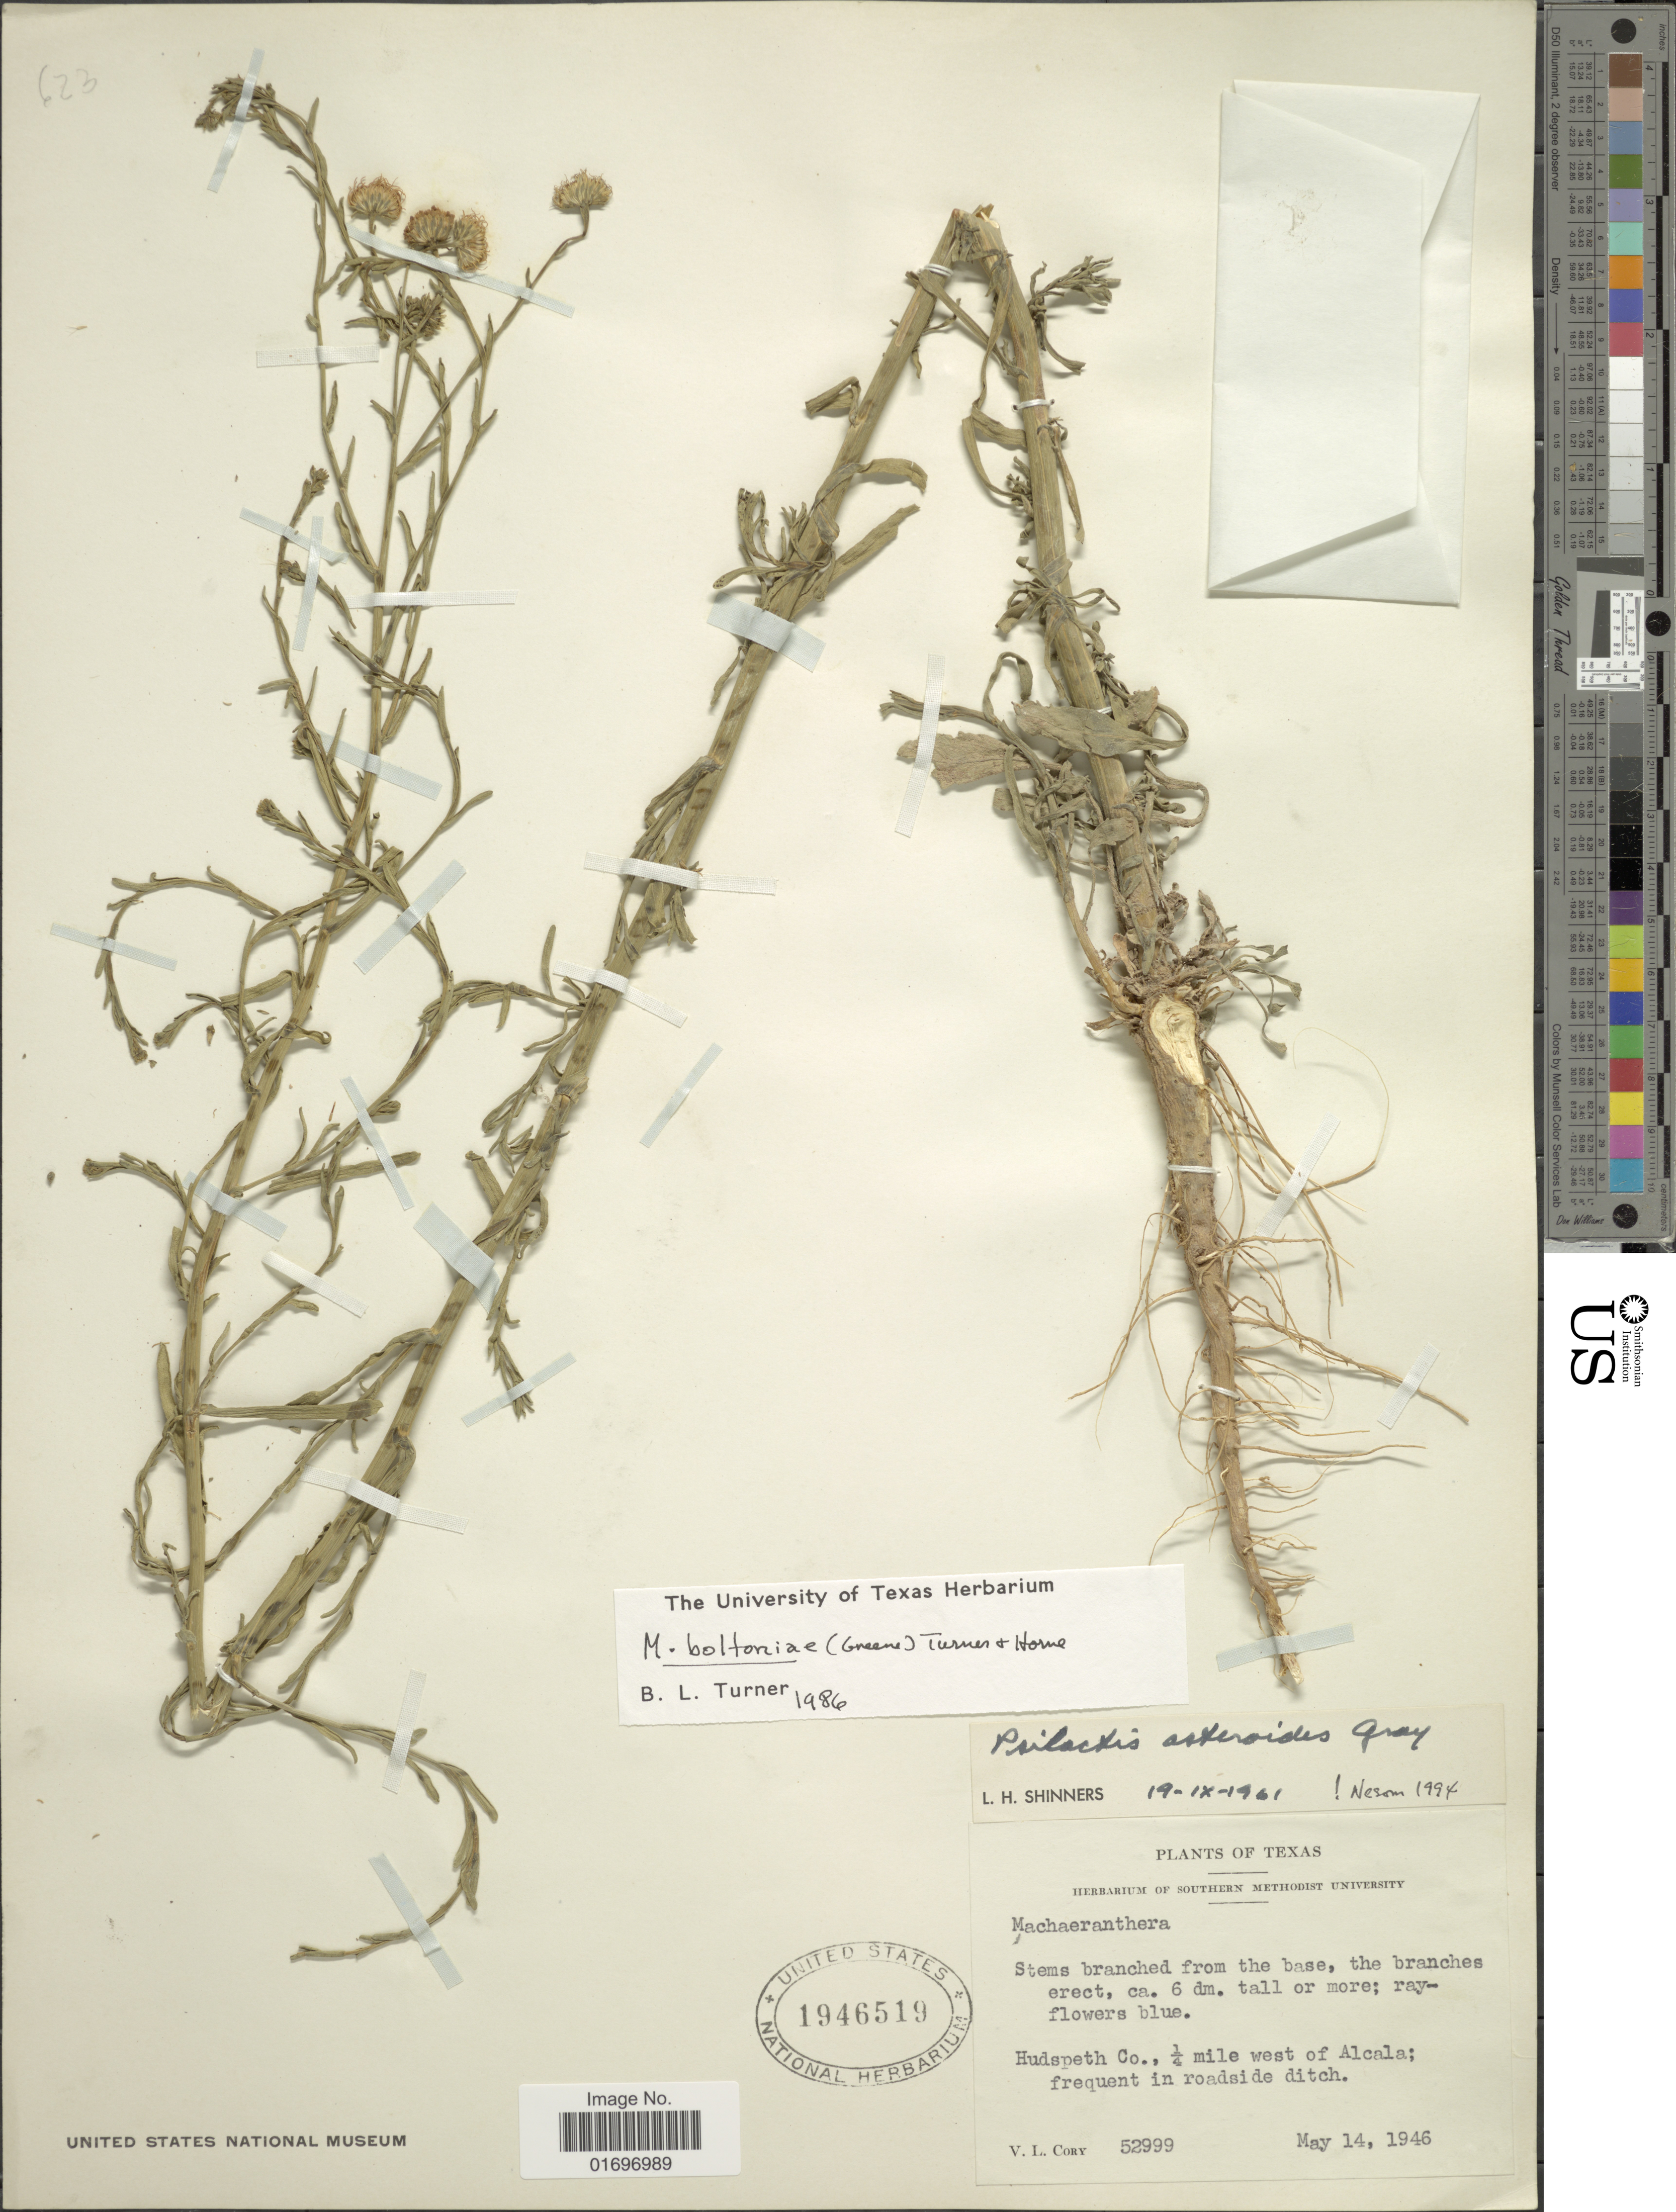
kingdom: Plantae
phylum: Tracheophyta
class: Magnoliopsida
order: Asterales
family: Asteraceae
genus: Psilactis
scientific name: Psilactis asteroides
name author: A. Gray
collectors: V. Cory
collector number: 52999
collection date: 1946-05-14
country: United States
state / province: Texas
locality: Texas. Hudspeth Co., ¼ mile west of Alcala; frequent in roadside ditch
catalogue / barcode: US 1946519